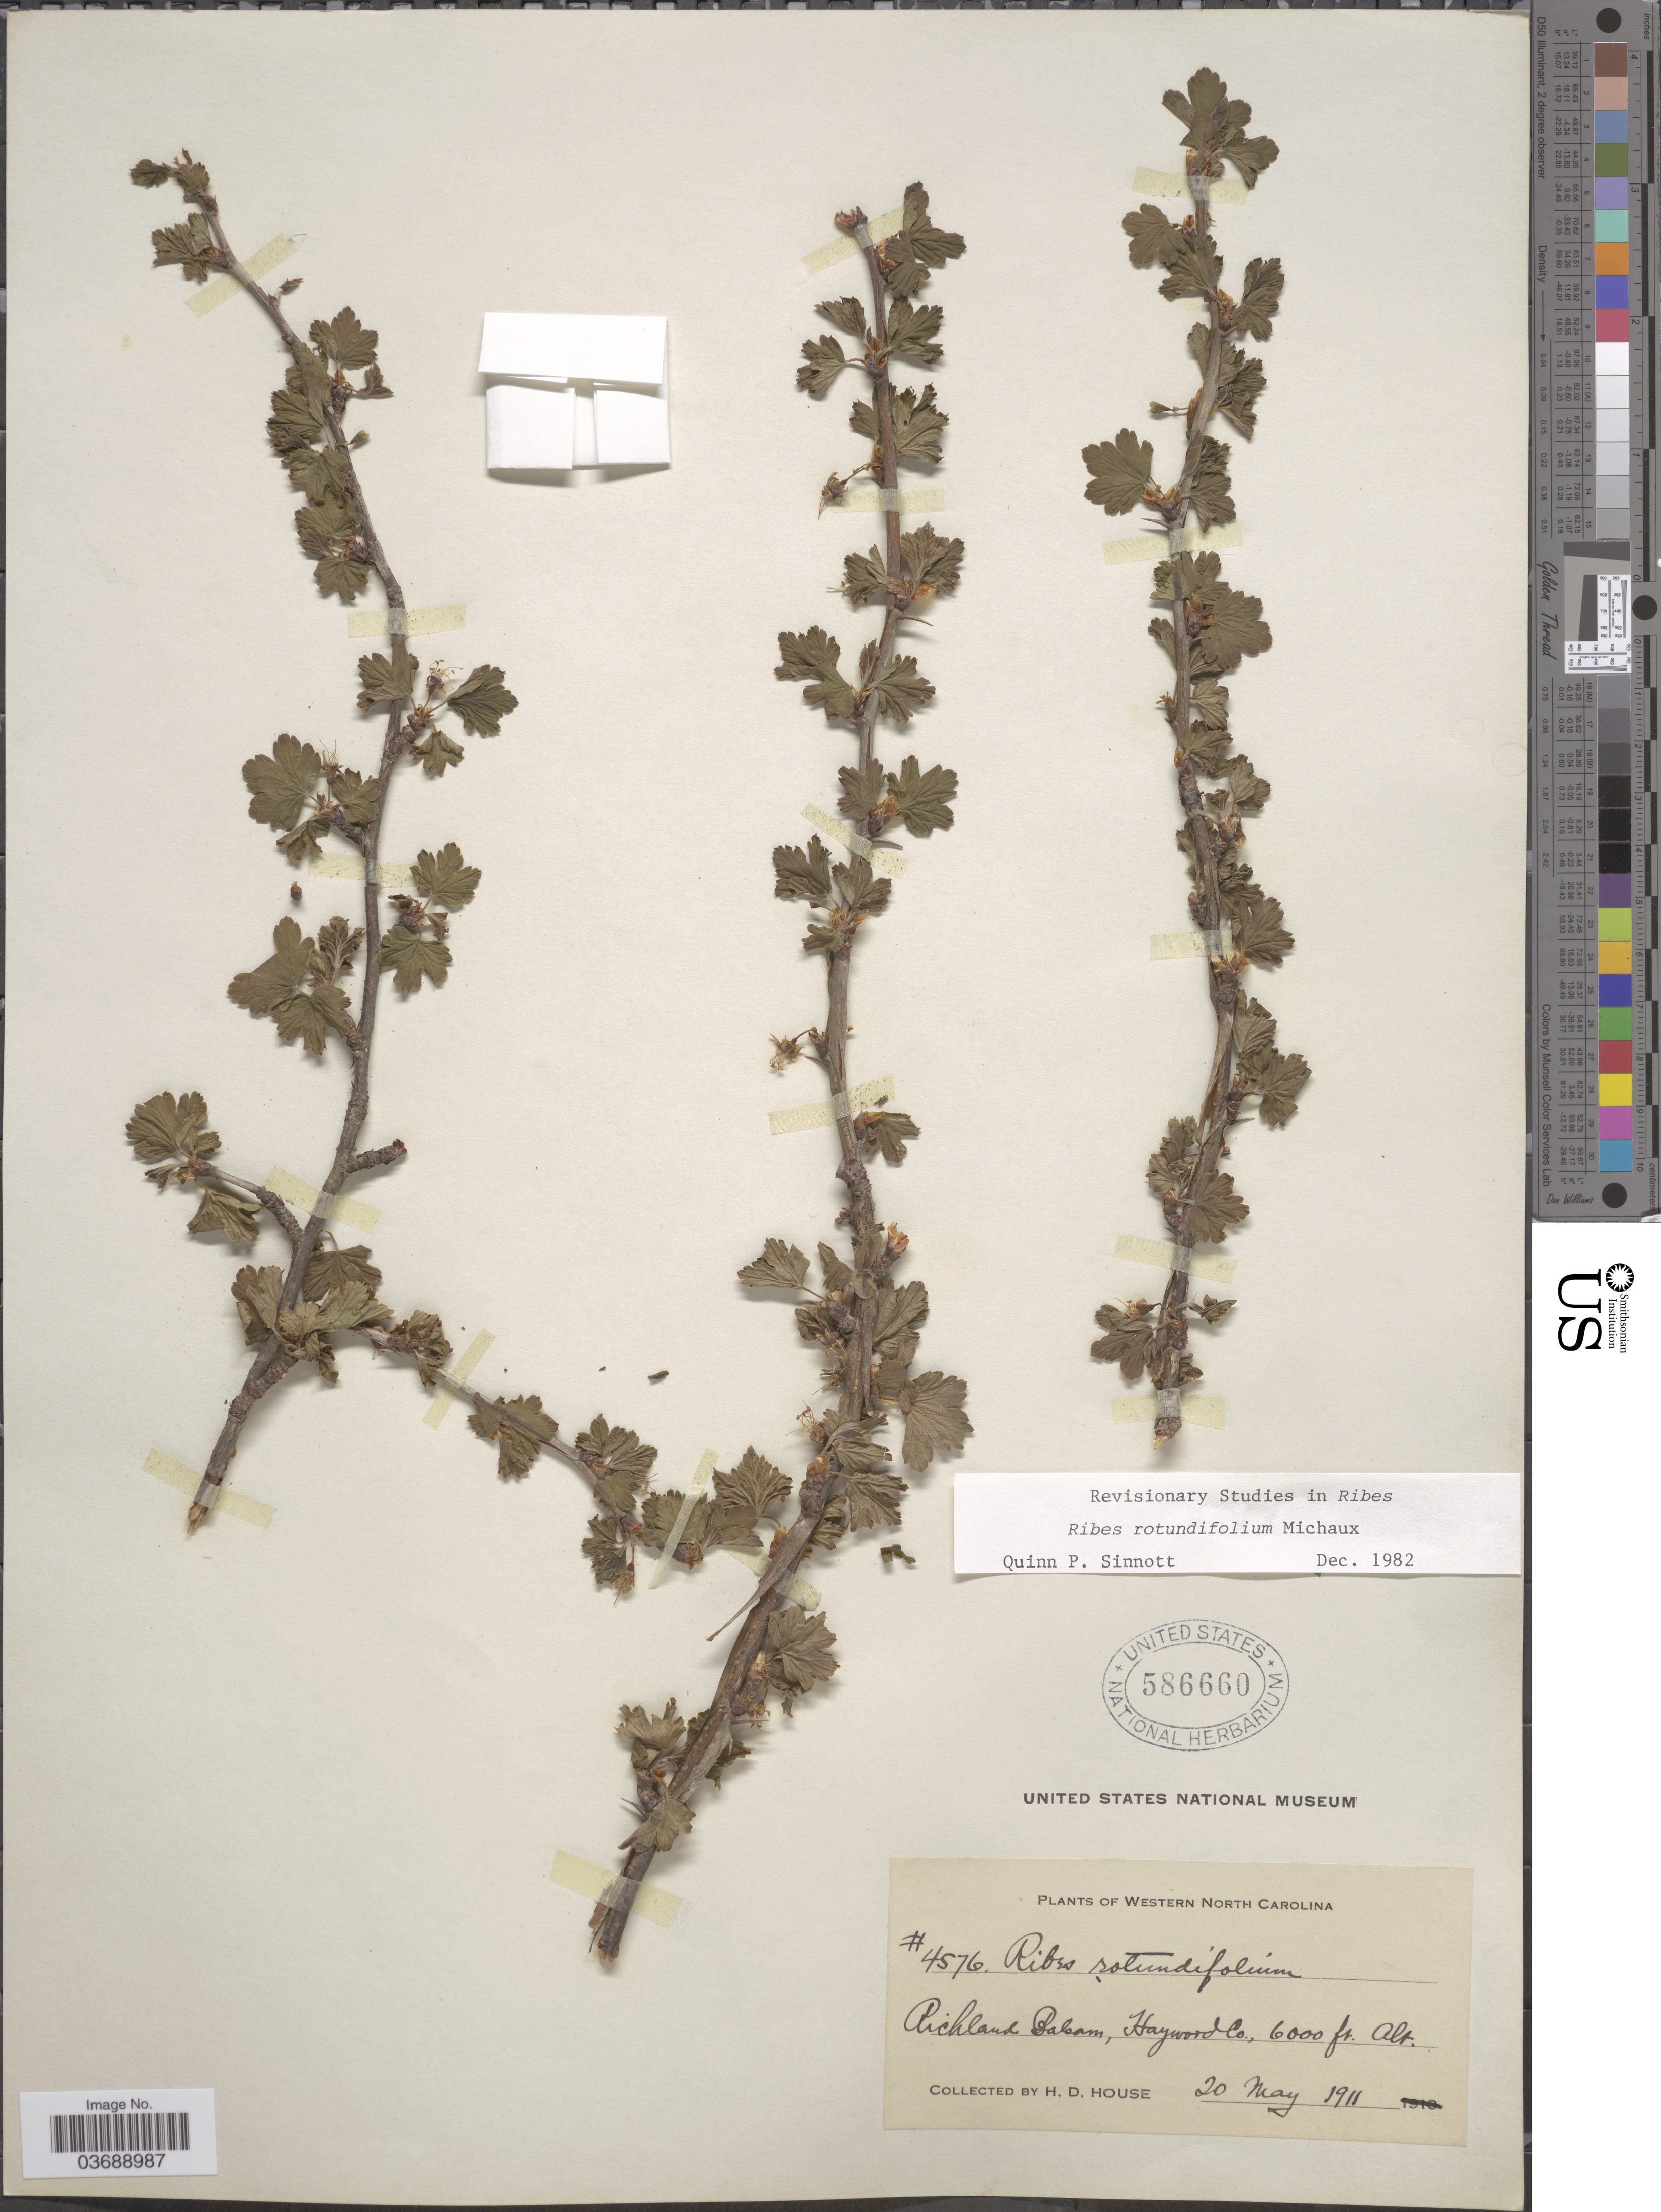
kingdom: Plantae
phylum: Tracheophyta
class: Magnoliopsida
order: Saxifragales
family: Grossulariaceae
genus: Ribes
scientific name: Ribes rotundifolium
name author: Michx.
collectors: H. D. House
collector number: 4576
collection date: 1911-05-20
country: United States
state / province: North Carolina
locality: Western North Carolina. Richland Balsam, Haywood Co.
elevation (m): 1829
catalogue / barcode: US 586660